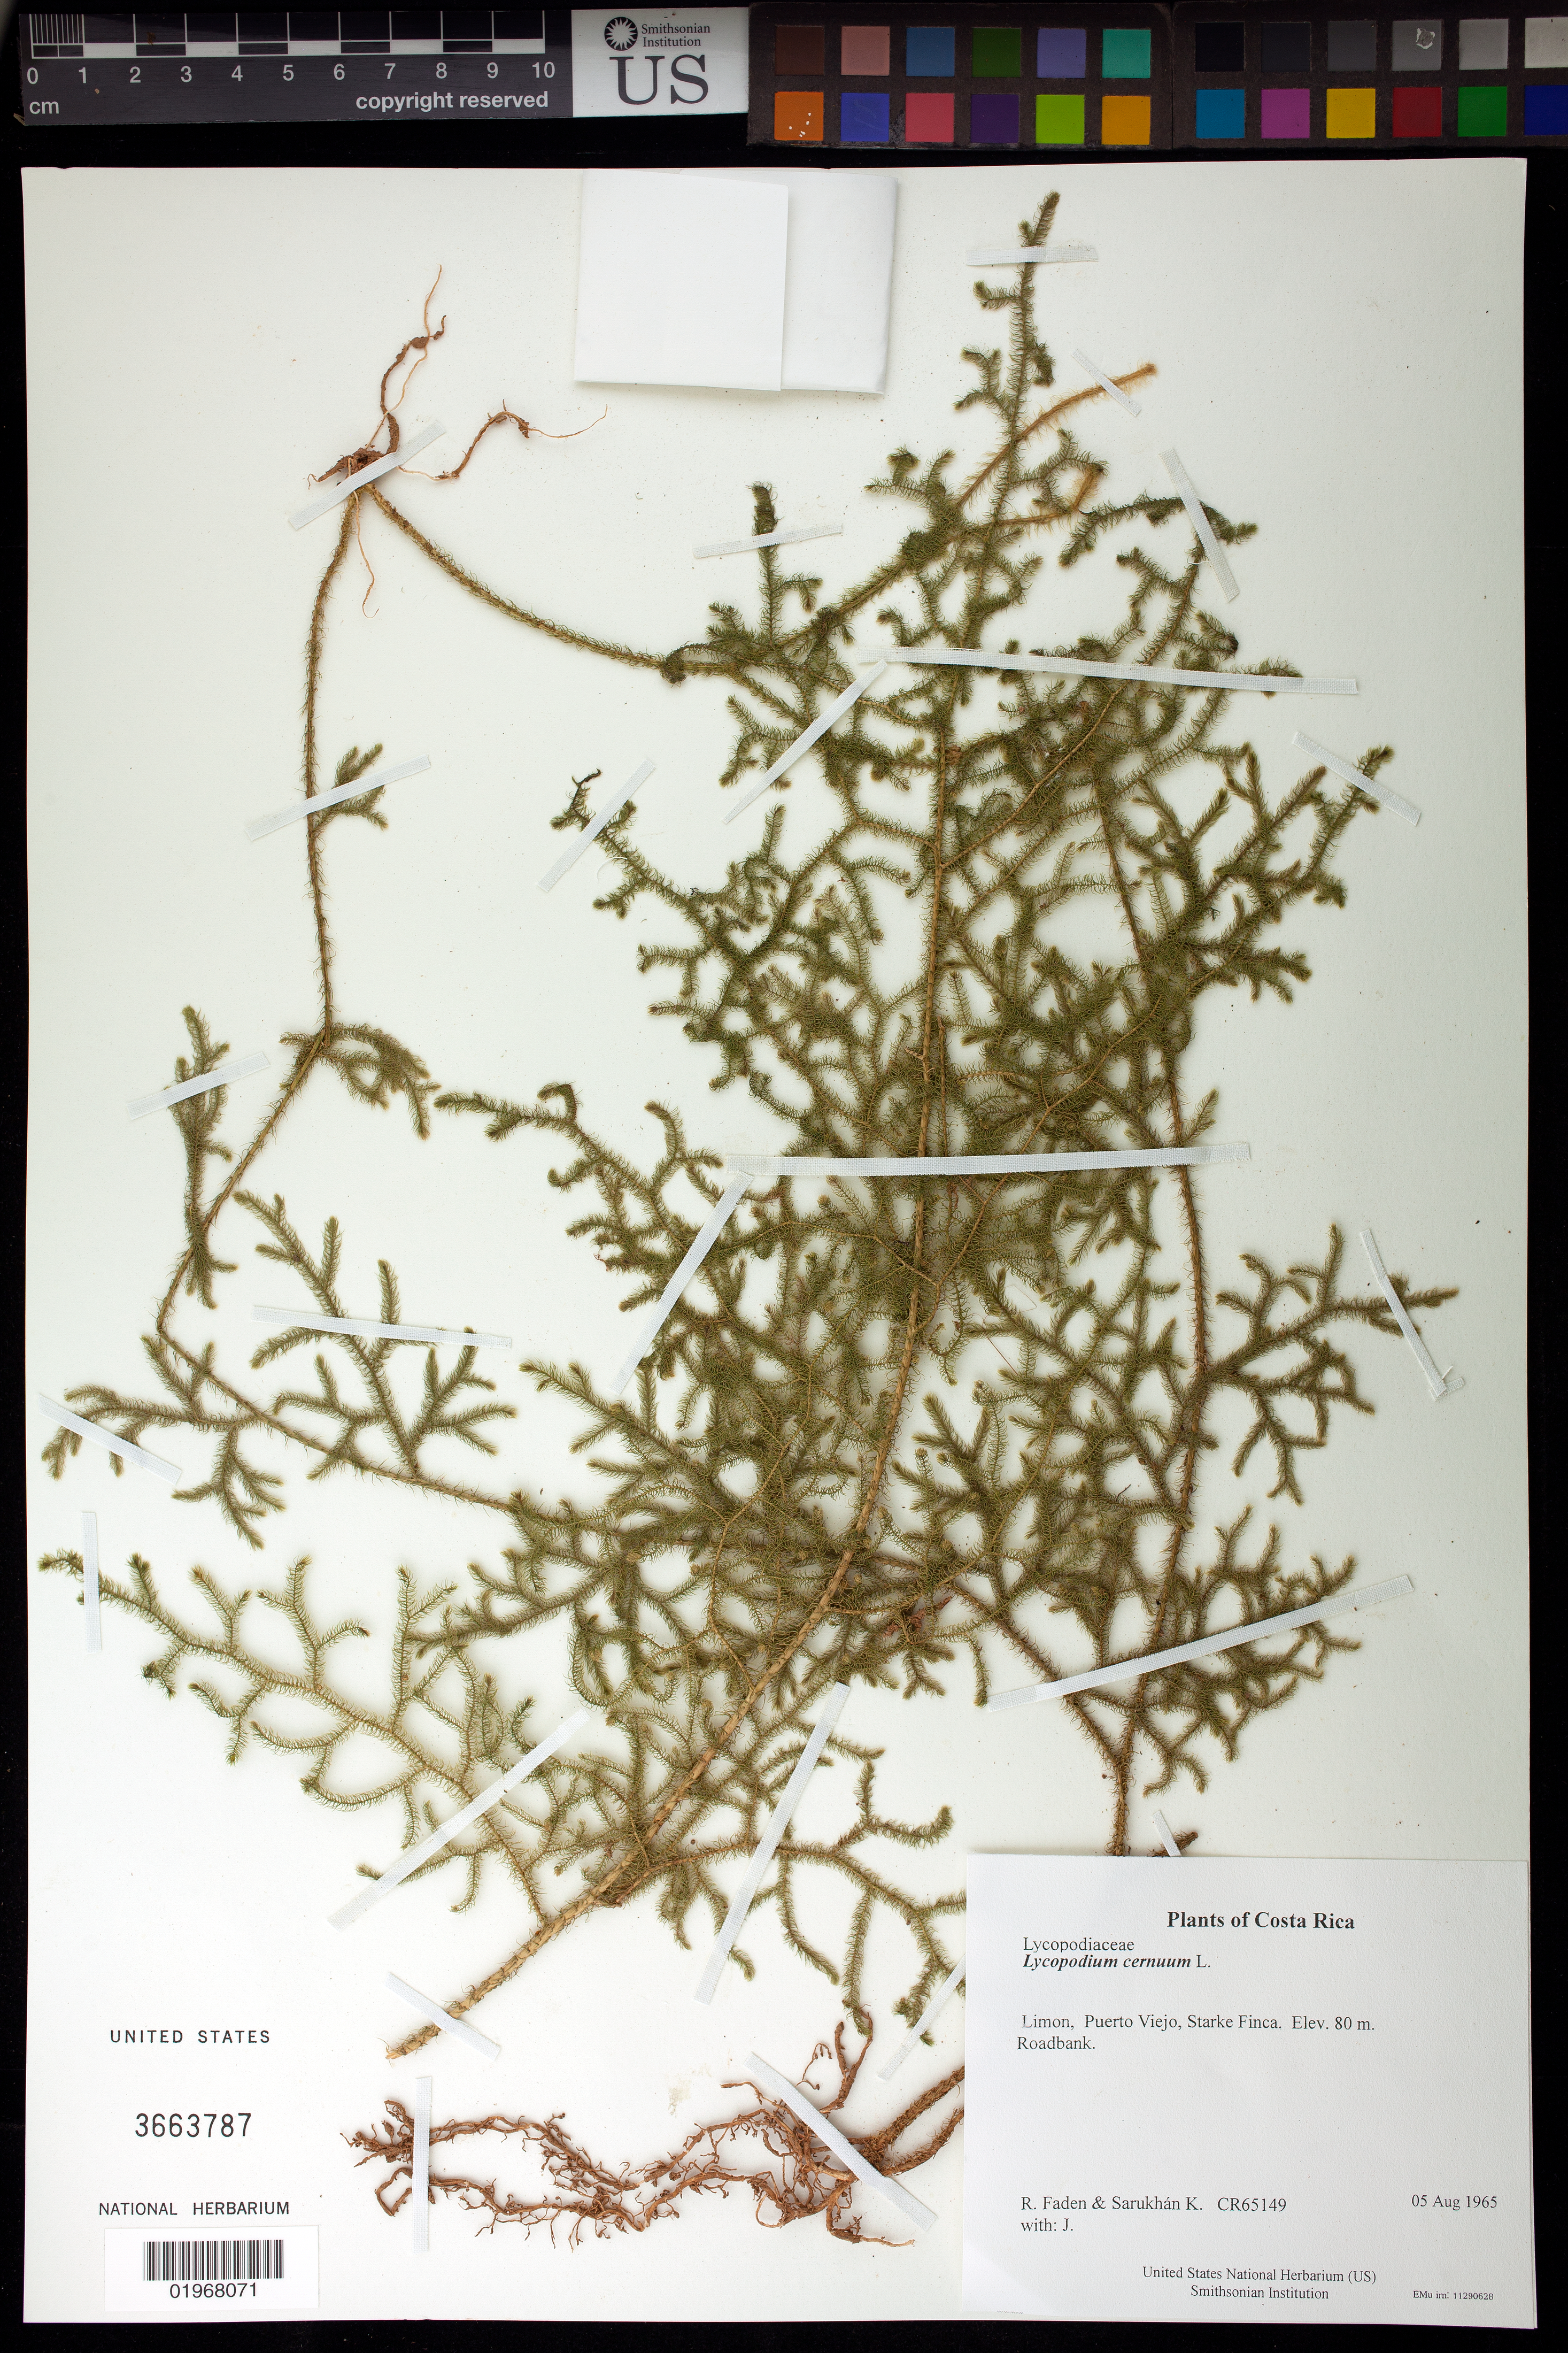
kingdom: Plantae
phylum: Tracheophyta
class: Lycopodiopsida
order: Lycopodiales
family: Lycopodiaceae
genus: Palhinhaea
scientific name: Palhinhaea cernua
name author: (L.) Vasc. & Franco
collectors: R. B. Faden & Sarukhán K., J.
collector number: CR65149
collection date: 1965-08-05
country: Costa Rica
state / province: Limon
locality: Puerto Viejo, Starke Finca.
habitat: Roadbank.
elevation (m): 80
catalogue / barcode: US 3663787